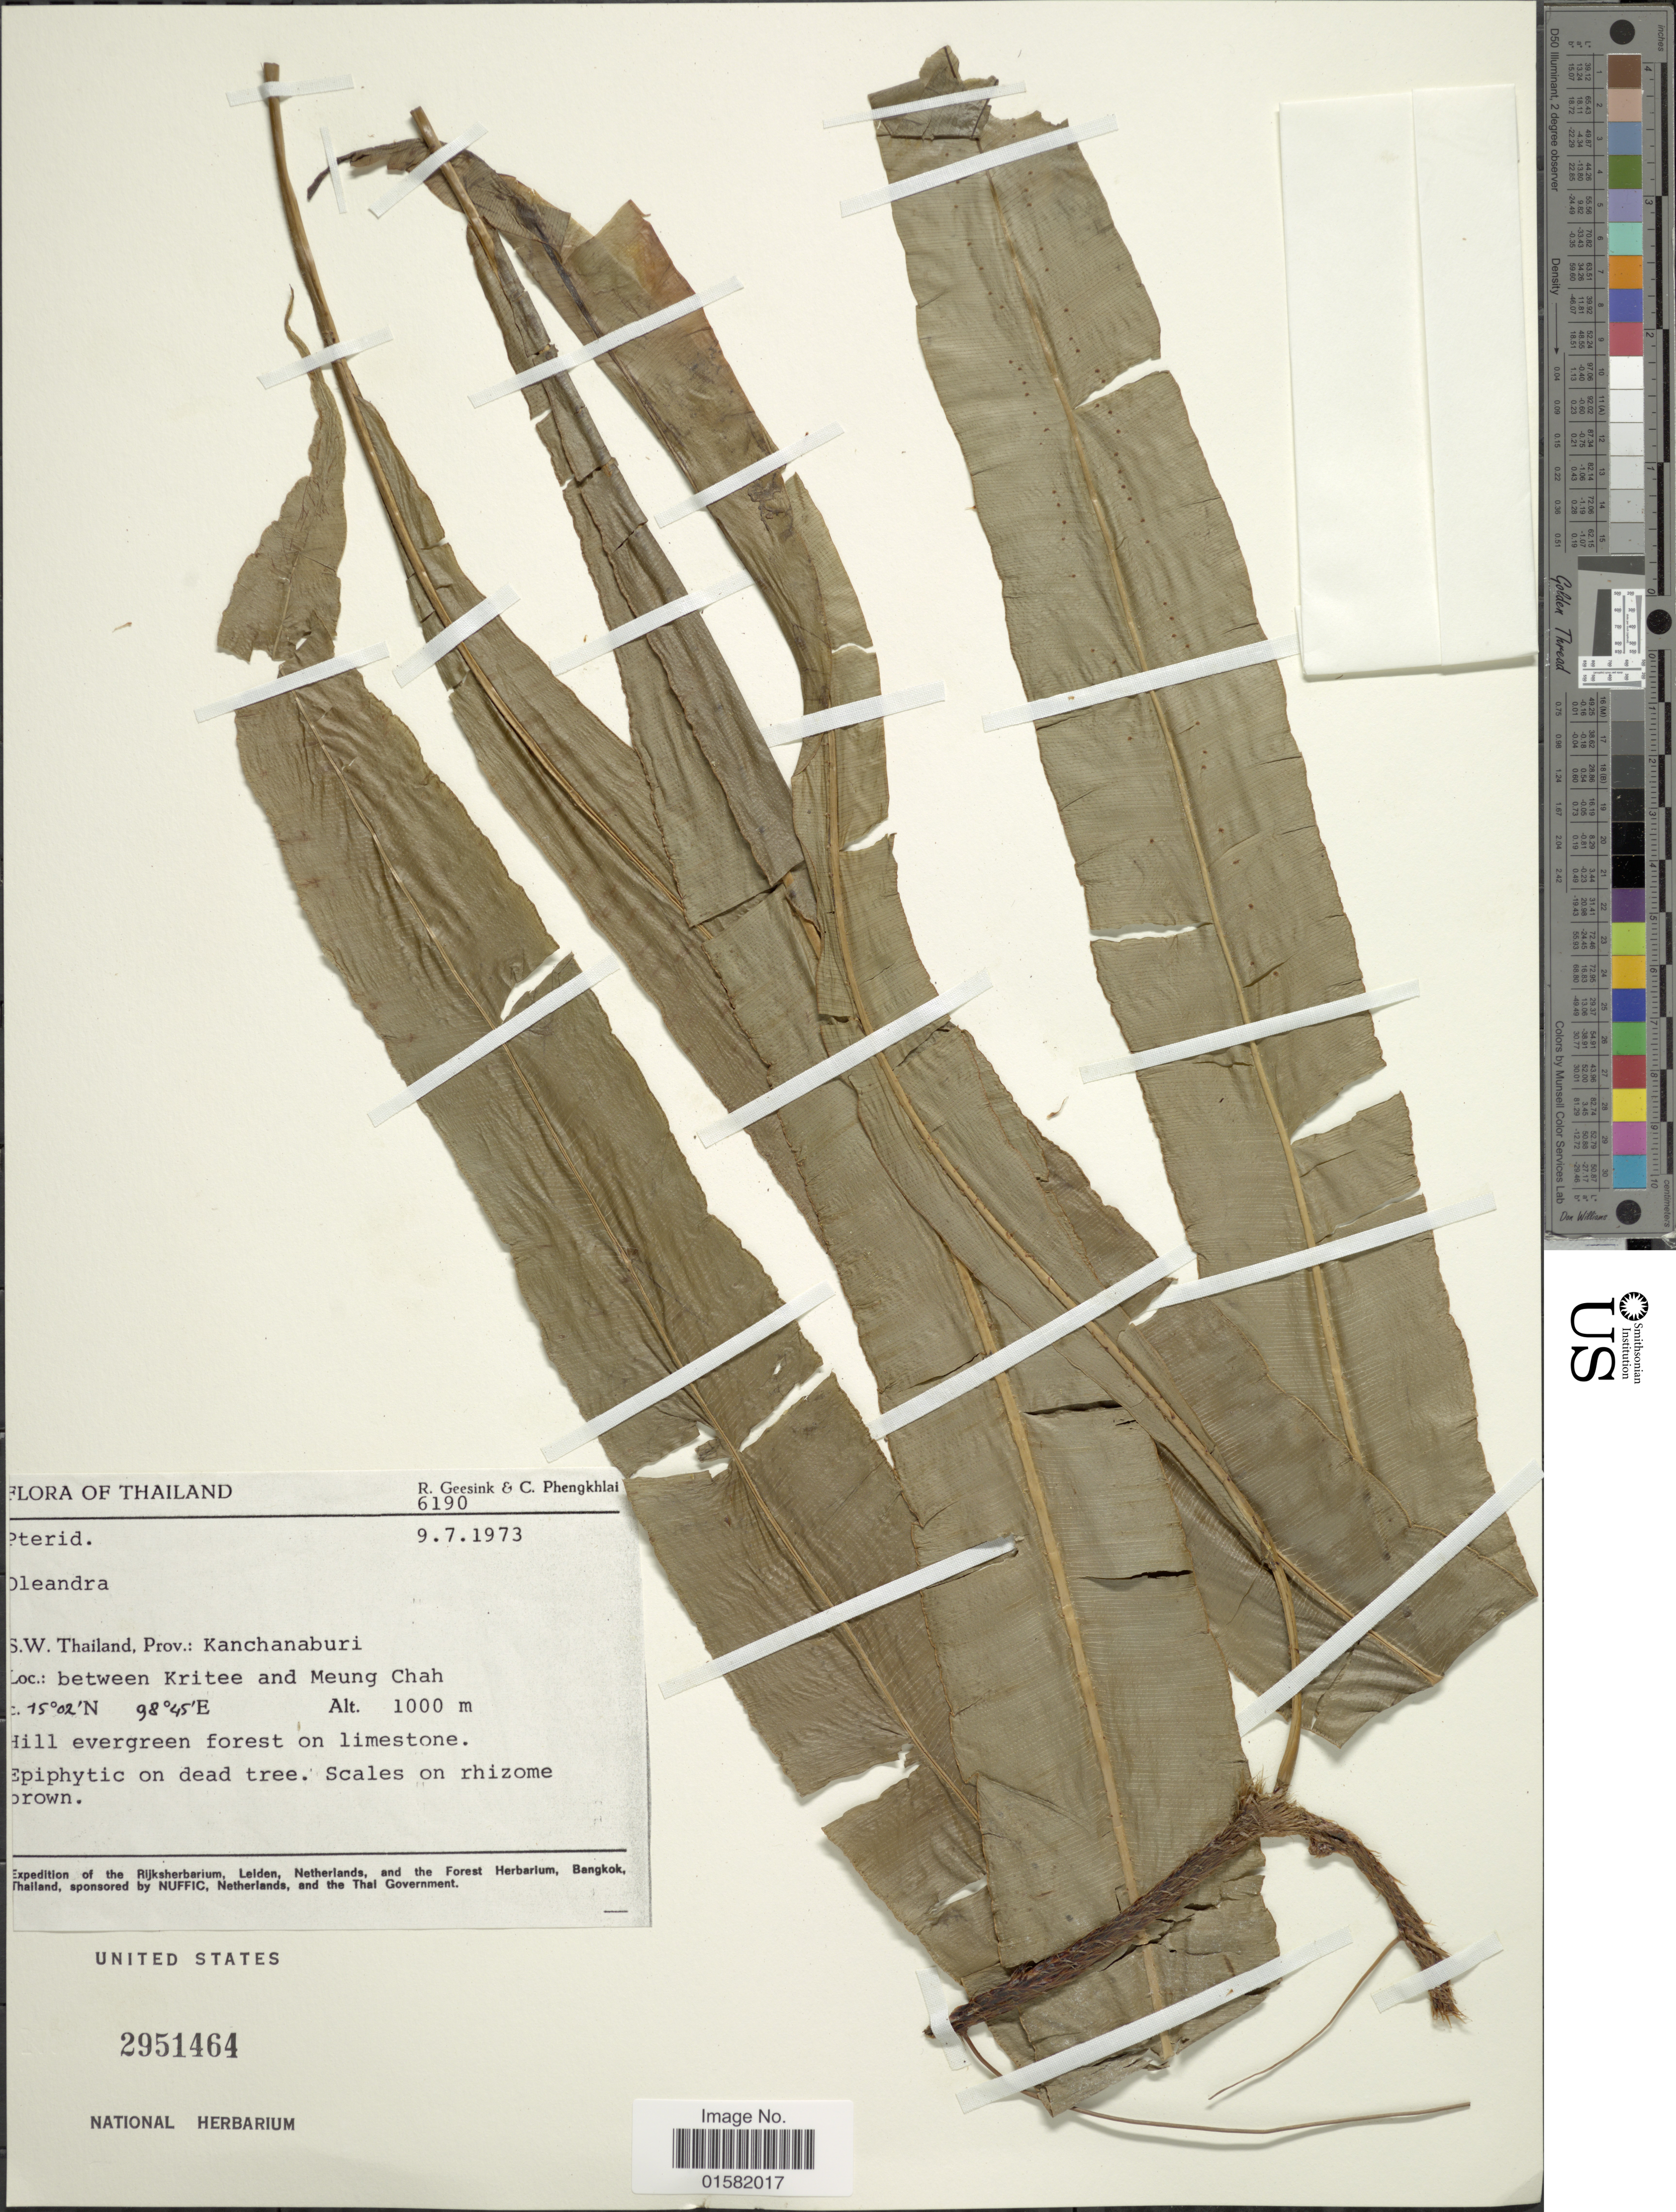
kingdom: Plantae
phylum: Tracheophyta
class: Polypodiopsida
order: Polypodiales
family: Oleandraceae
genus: Oleandra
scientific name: Oleandra sp.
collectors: R. Geesink & C. Phengklai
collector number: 6190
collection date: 1973-07-09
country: Thailand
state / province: Kanchanaburi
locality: Thailand, S.W. Thailand, Prov. Kanchanaburi, between Kritee and Meung Chah.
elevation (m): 1000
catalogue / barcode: US 2951464